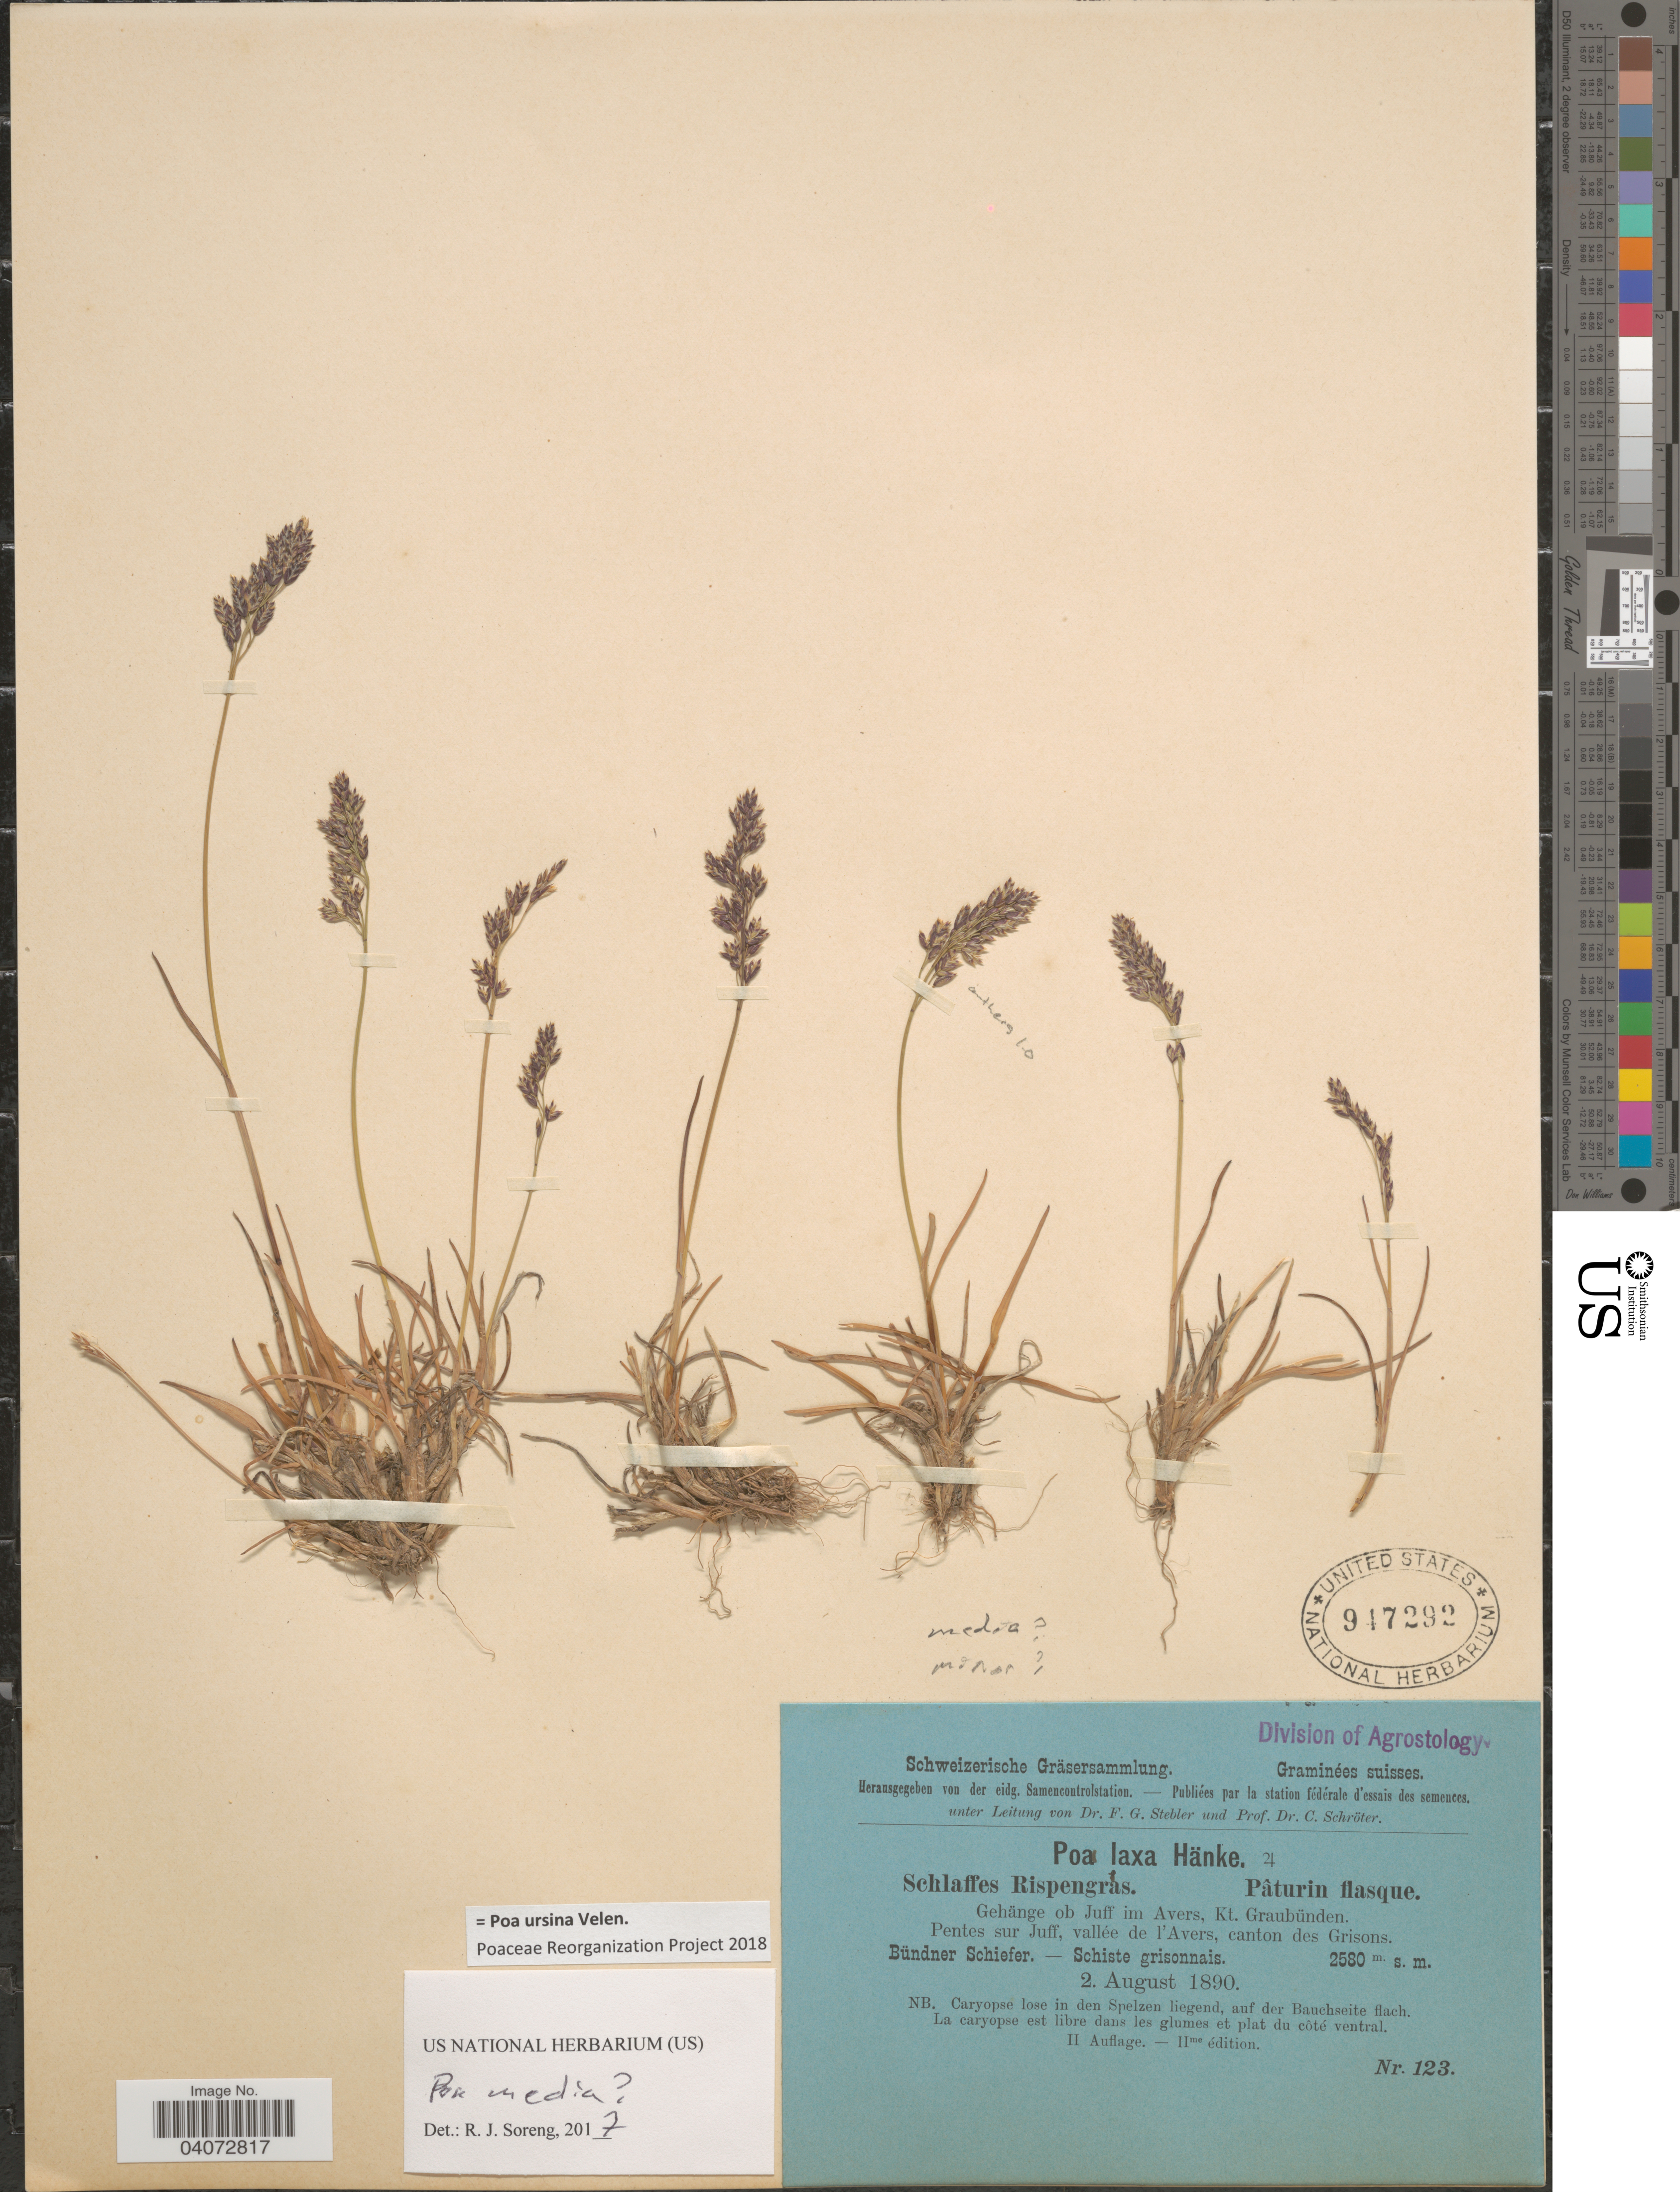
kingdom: Plantae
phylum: Tracheophyta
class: Liliopsida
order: Poales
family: Poaceae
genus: Poa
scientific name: Poa ursina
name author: Velen.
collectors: Stebler, F.G. & Schröter, C.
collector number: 123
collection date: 1890-08-02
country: Switzerland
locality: Gehänge ob Juff im Avers, Kt. Graubünden. Pentes sur Juff, vallée de l'Avers, canton des Grisons. Bündner Schiefer. - Schiste grisonnais.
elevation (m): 2580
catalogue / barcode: US 947292